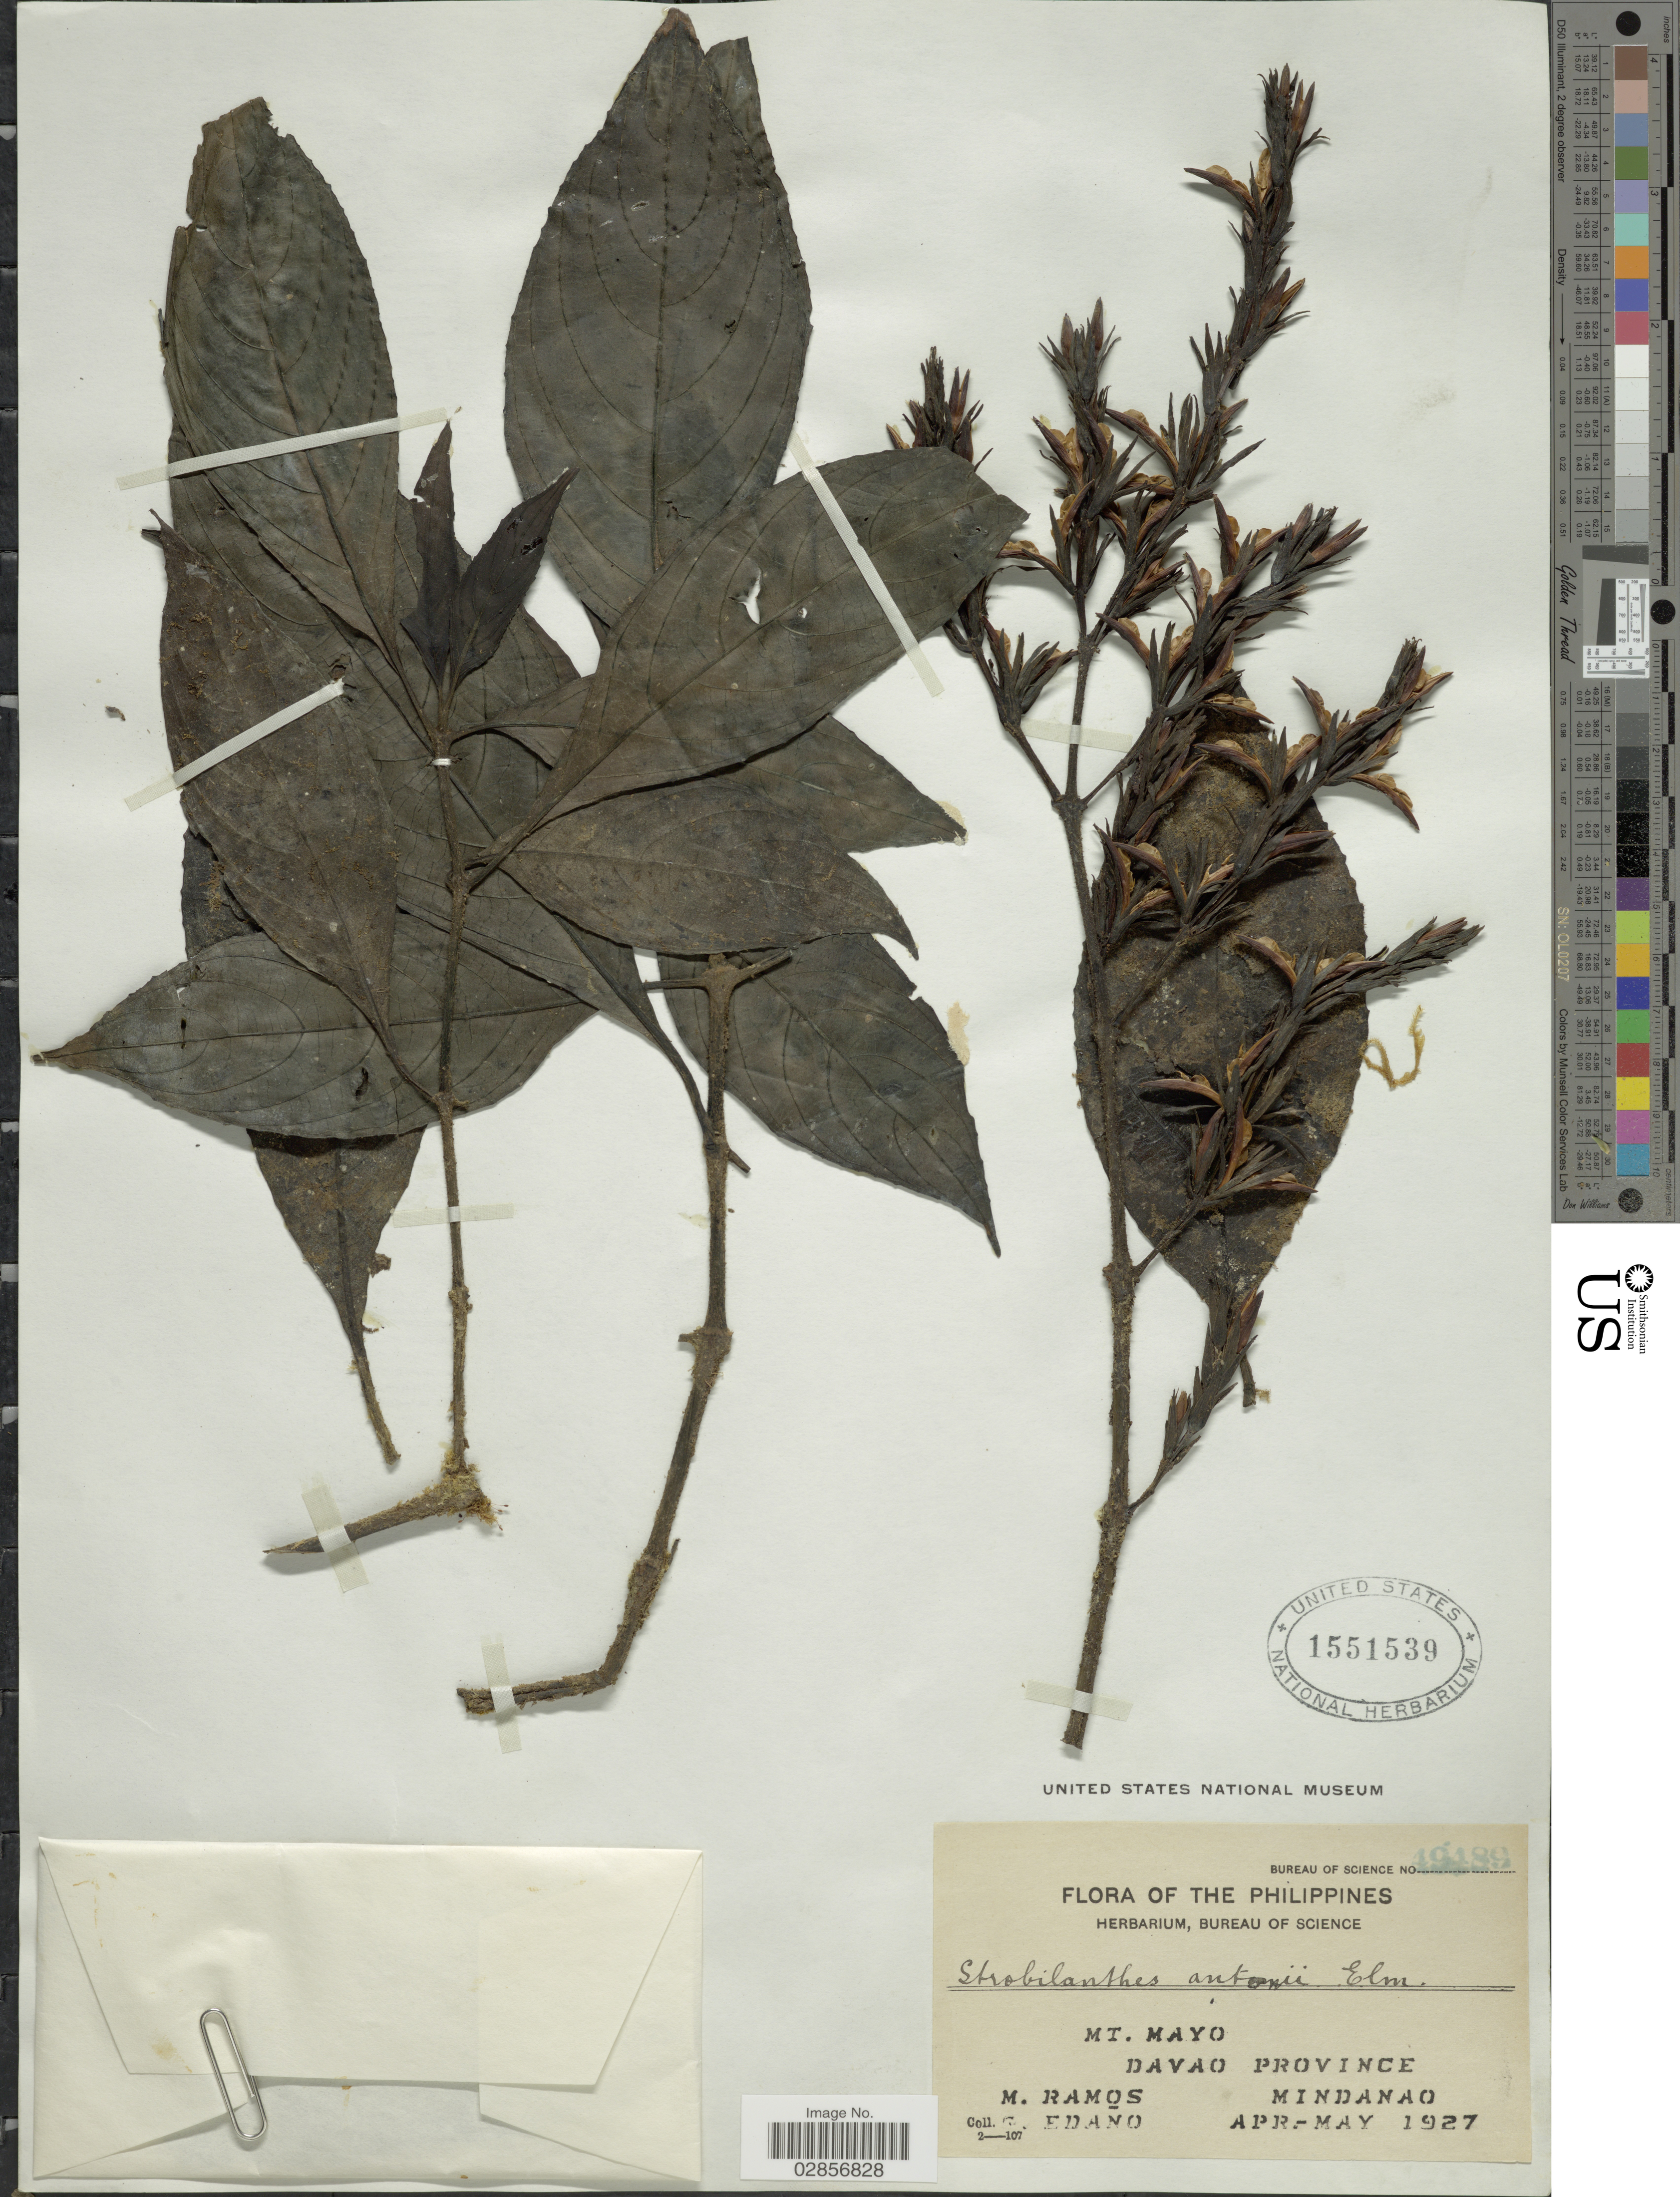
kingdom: Plantae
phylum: Tracheophyta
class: Magnoliopsida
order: Lamiales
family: Acanthaceae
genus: Strobilanthes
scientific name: Strobilanthes antonii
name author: Elmer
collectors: M. Ramos & G. Edaño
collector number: Bureau of Science 49489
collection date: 1927-04/1927-05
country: Philippines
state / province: Davao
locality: Mt. Mayo. Mindanao.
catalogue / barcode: US 1551539